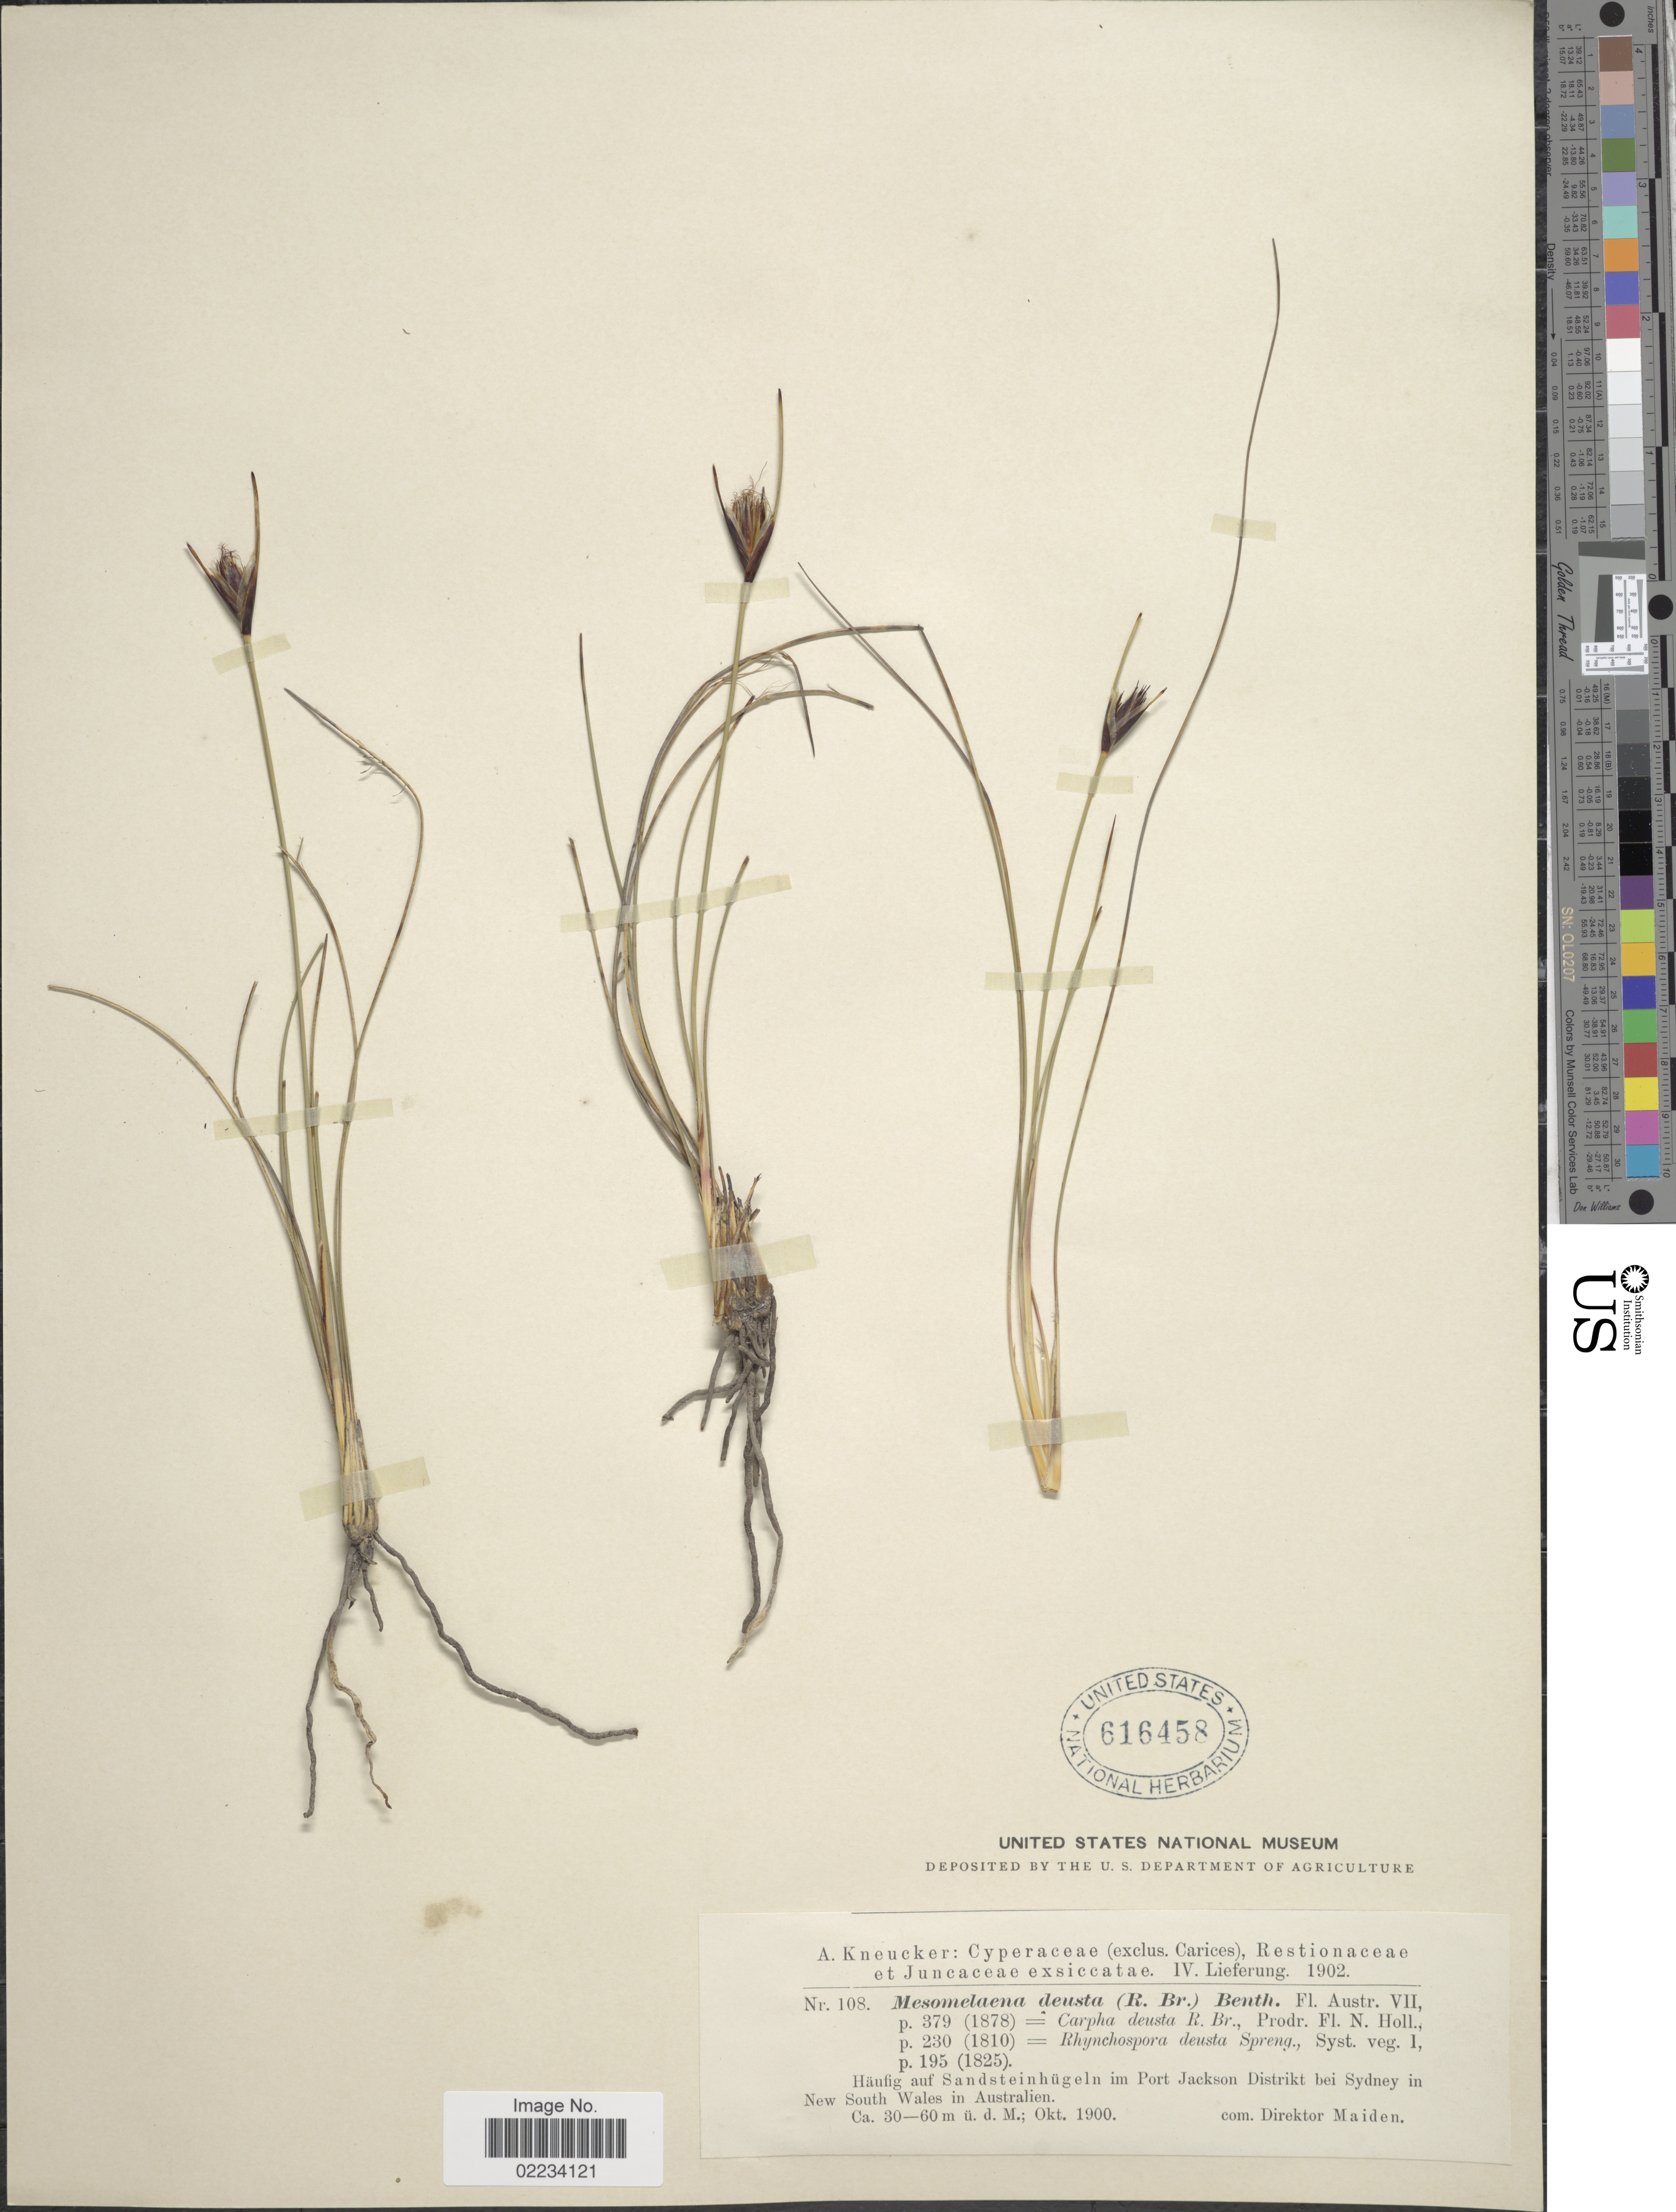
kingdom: Plantae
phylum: Tracheophyta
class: Liliopsida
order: Poales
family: Cyperaceae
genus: Ptilothrix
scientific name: Ptilothrix deusta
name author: (R. Br.) K.L. Wilson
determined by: Strong, Mark T., (BOT), Smithsonian Institution - National Museum of Natural History (UNITED STATES)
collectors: A. Kneucker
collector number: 108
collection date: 1900-10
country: Australia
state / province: New South Wales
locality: Häufig auf Sandsteinhügeln im Port Jackson Distrikt bei Sydney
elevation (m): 30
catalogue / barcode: US 616458